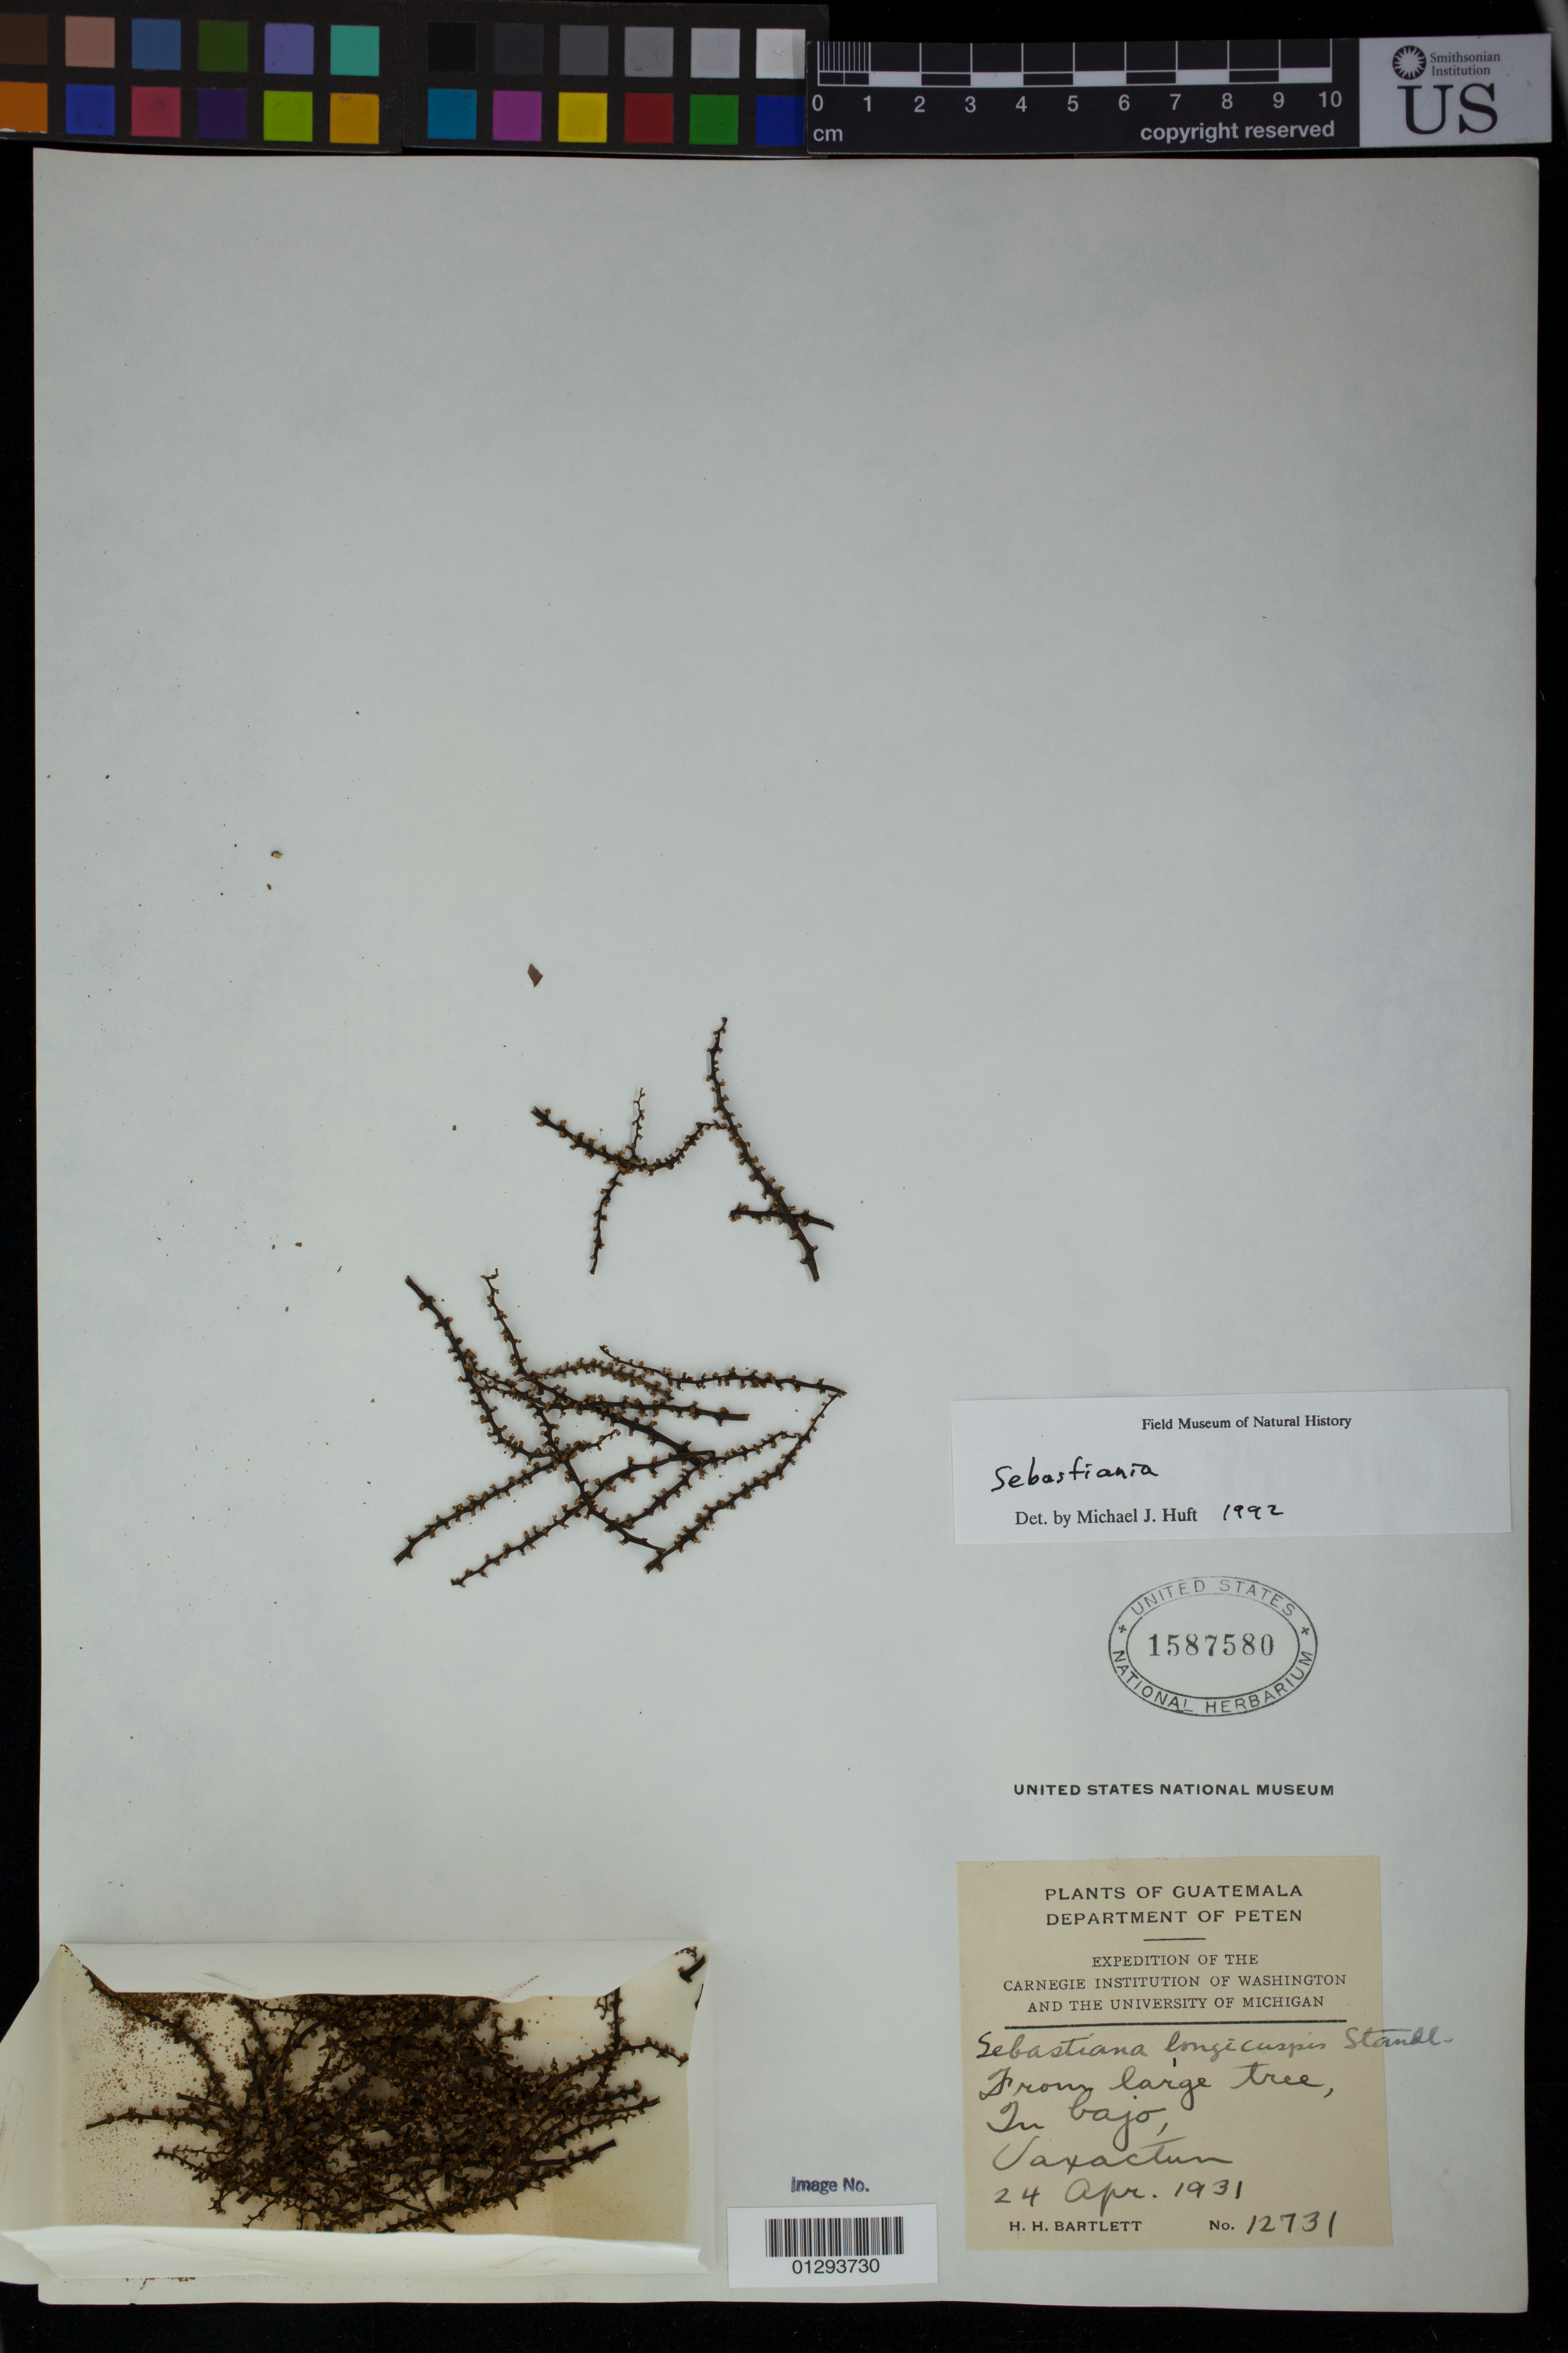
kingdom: Plantae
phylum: Tracheophyta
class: Magnoliopsida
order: Malpighiales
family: Euphorbiaceae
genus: Sebastiania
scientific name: Sebastiania sp.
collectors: H. H. Bartlett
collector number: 12731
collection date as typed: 24 Apr 1931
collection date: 1931-04-24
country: Guatemala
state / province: El Petén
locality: Uaxactún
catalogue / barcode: US 1587580